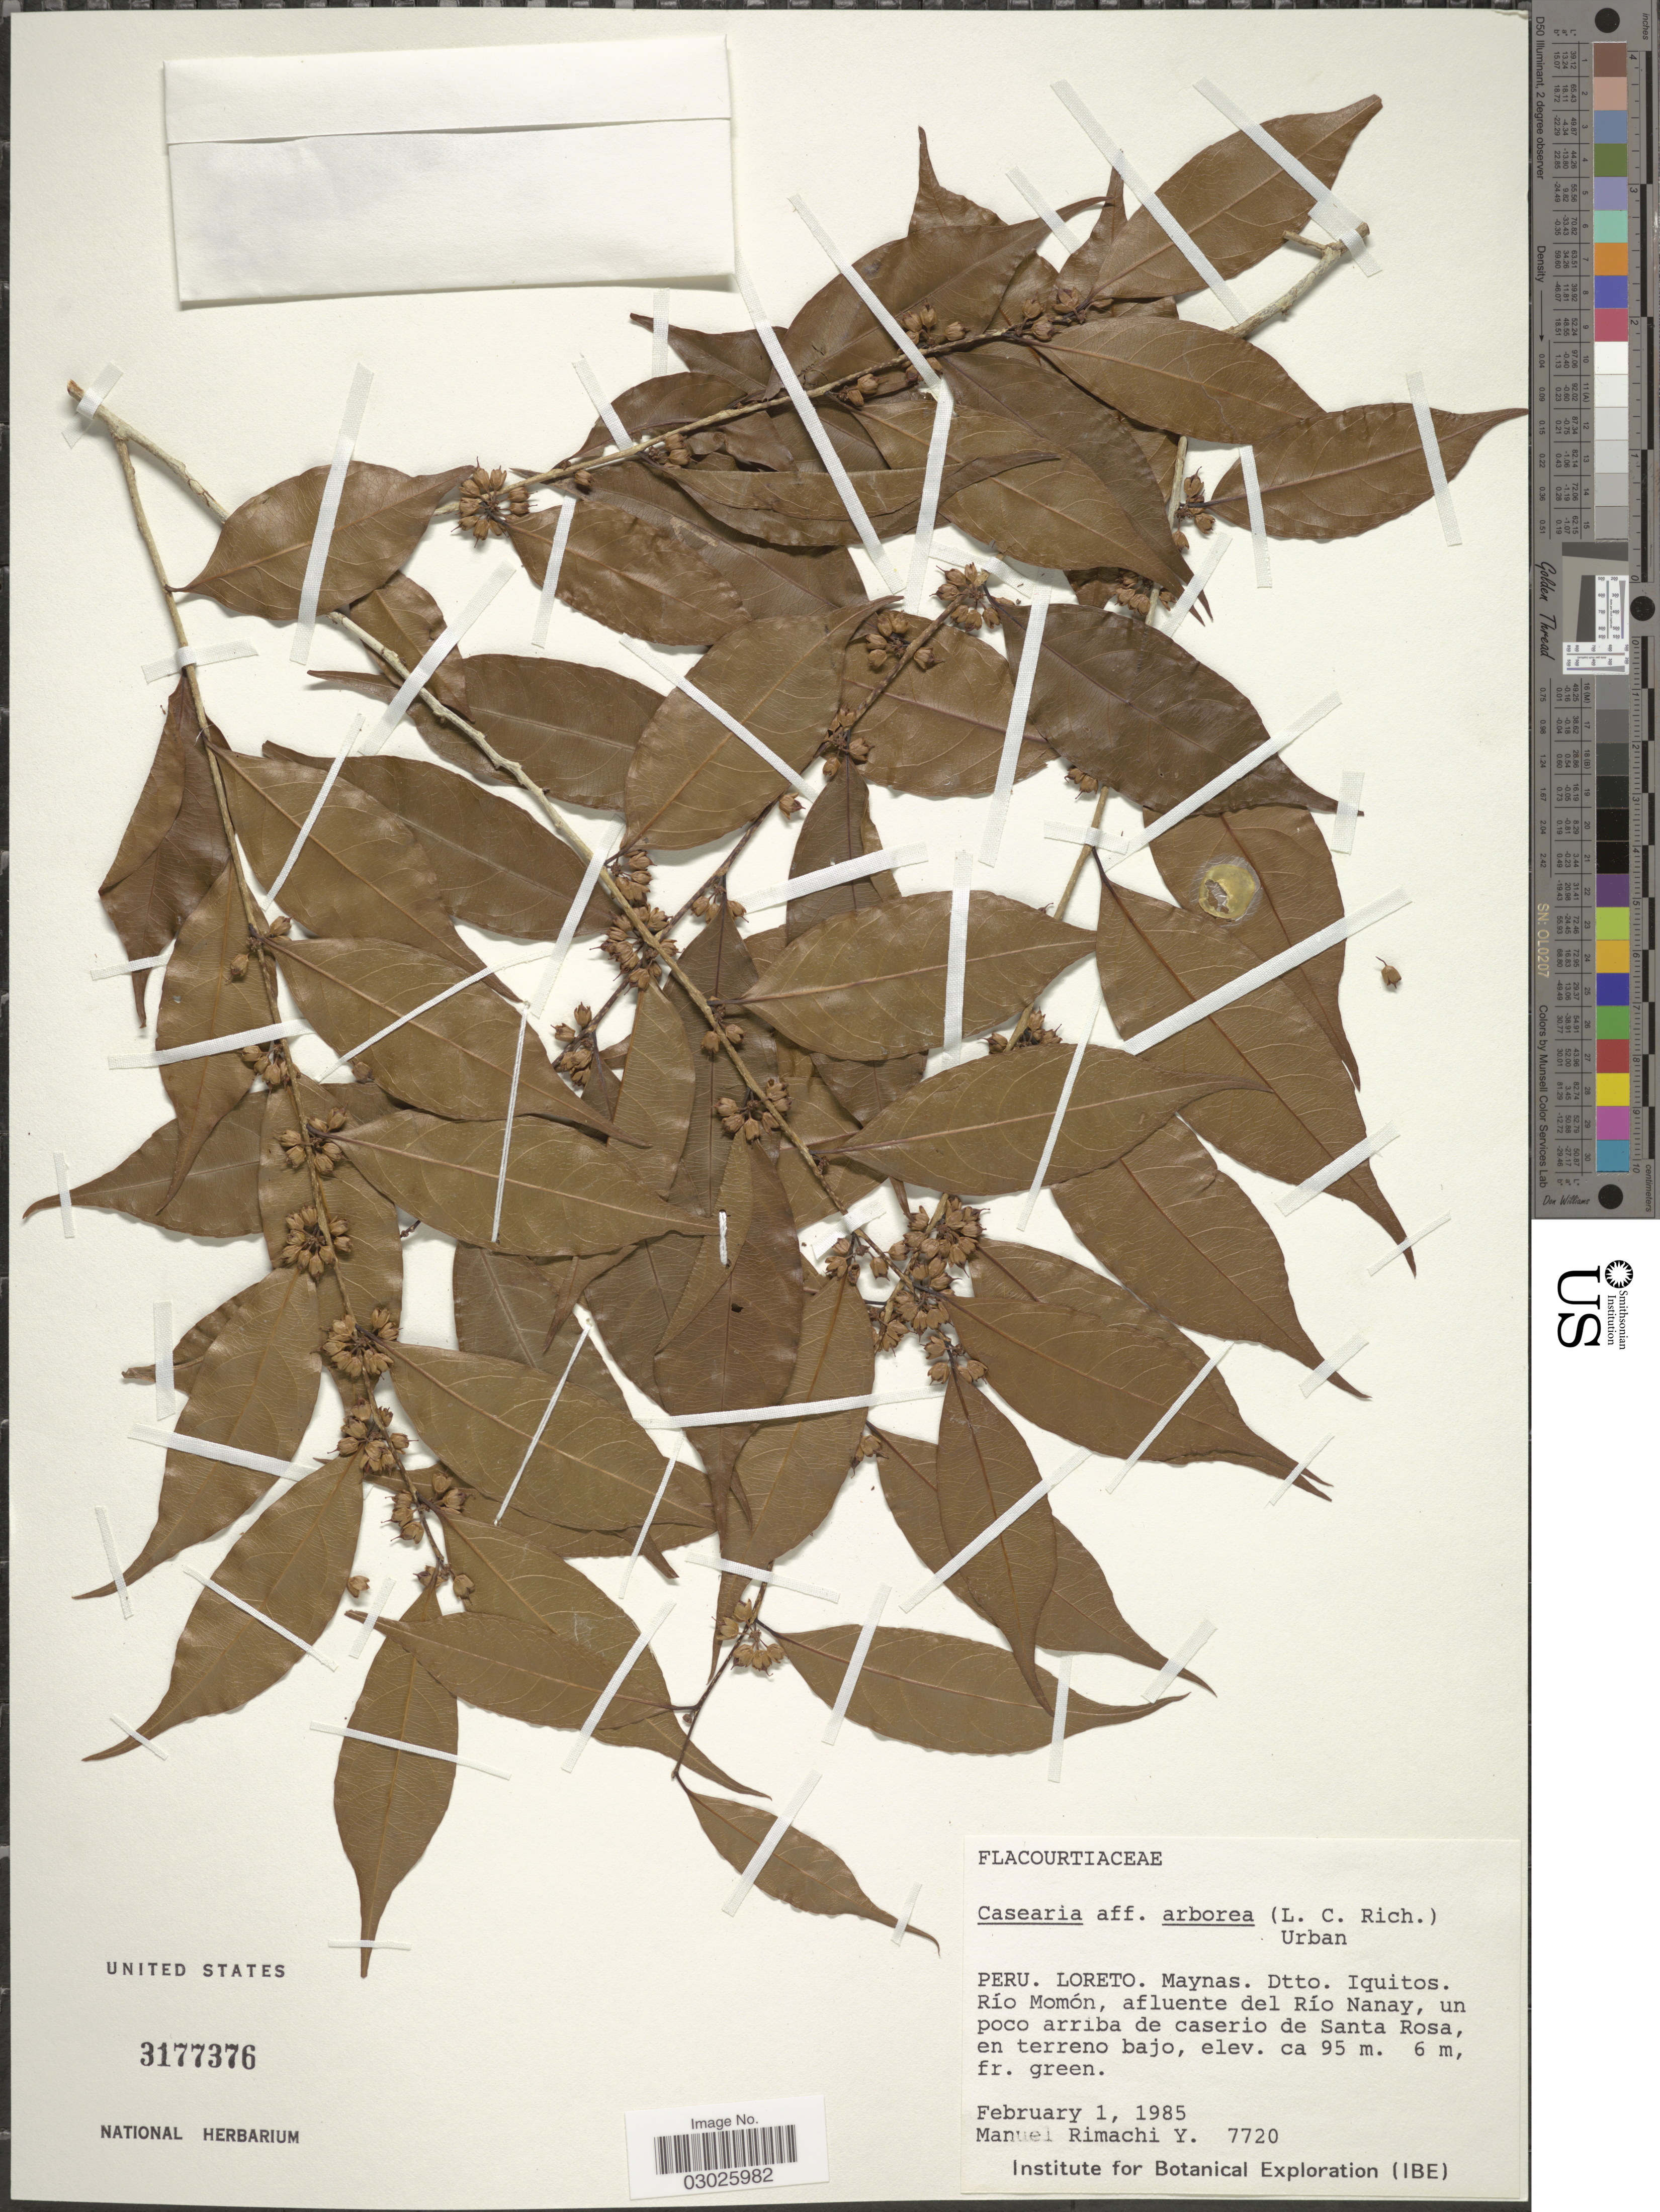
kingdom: Plantae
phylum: Tracheophyta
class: Magnoliopsida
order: Malpighiales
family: Salicaceae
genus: Casearia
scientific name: Casearia arborea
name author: (Rich.) Urb.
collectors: M. Rimachi Y.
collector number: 7720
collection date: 1985-02-01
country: Peru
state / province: Loreto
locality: Maynas. Dtto. Iquitos. Río Momón, afluente del Río Nanay, un poco arriba de caserio de Santa Rosa, en terreno bajo.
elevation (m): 95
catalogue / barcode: US 3177376